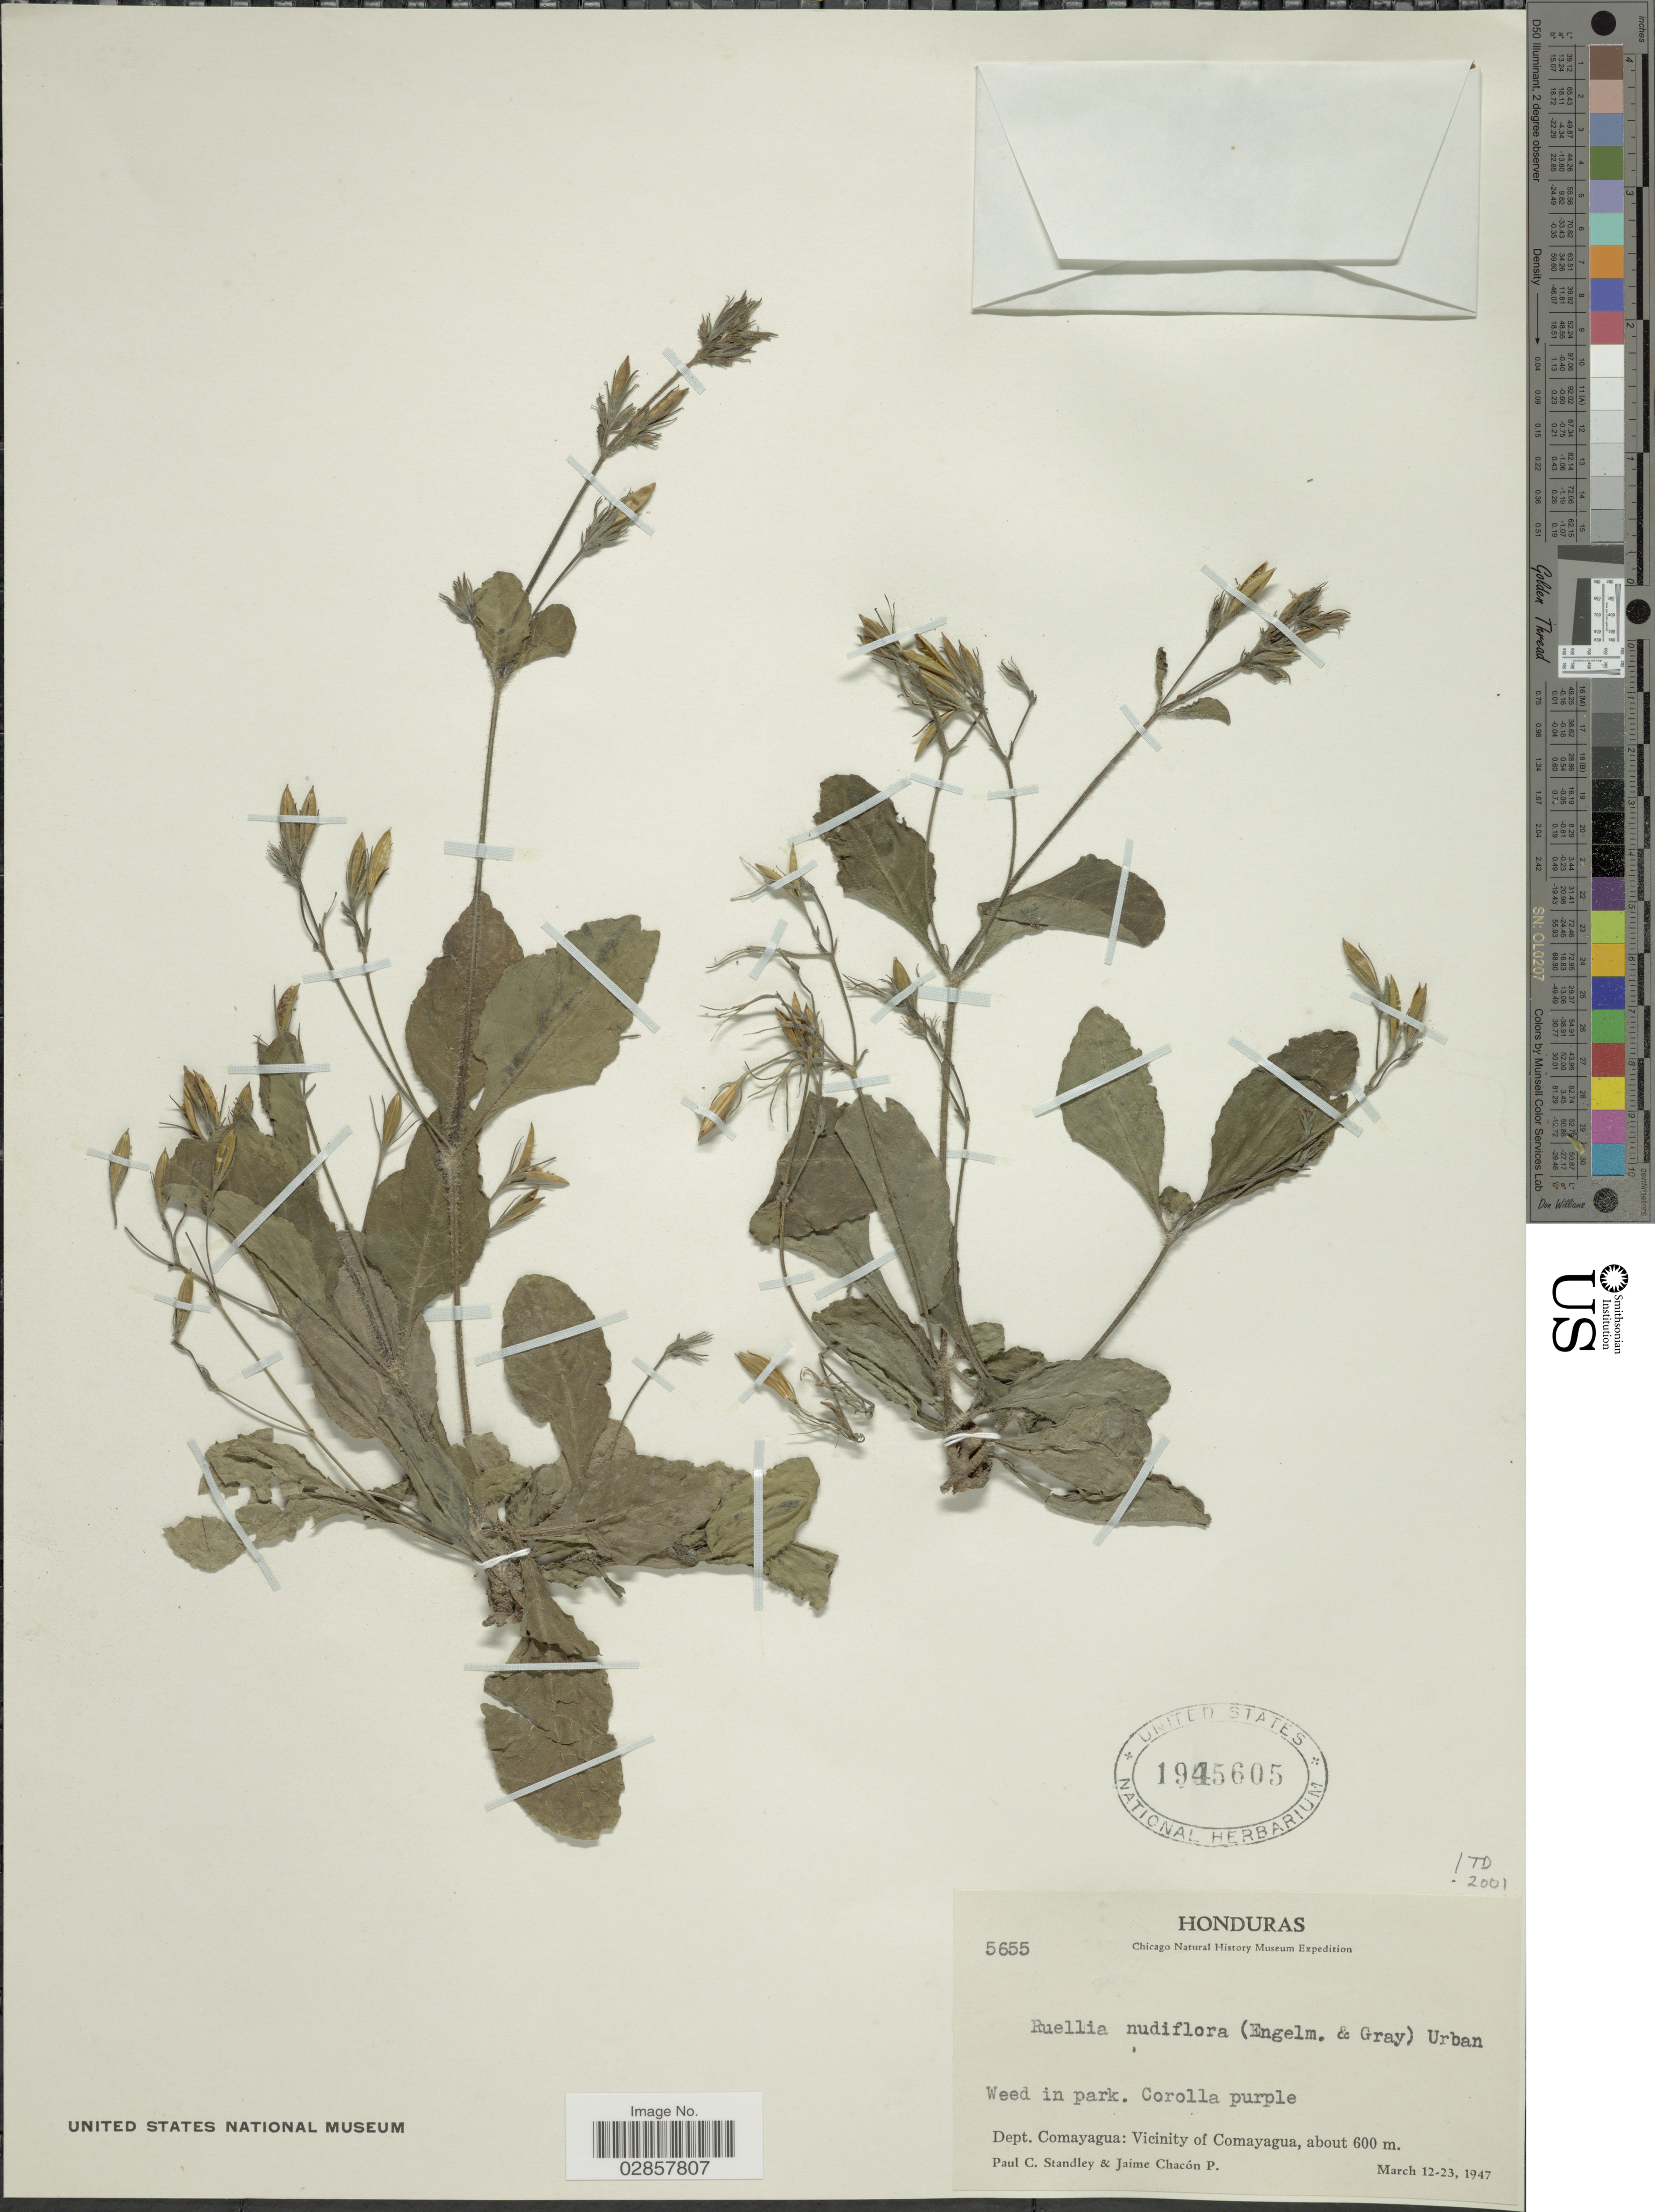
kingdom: Plantae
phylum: Tracheophyta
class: Magnoliopsida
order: Lamiales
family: Acanthaceae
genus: Ruellia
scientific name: Ruellia nudiflora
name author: (Engelm. & A. Gray) Urb.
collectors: P. C. Standley & J. Chacon P.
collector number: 5655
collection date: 1947-03-12/1947-03-23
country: Honduras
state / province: Comayagua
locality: Dept. Comayagua: Vicinity of Comayagua.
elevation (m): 600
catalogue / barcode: US 1945605